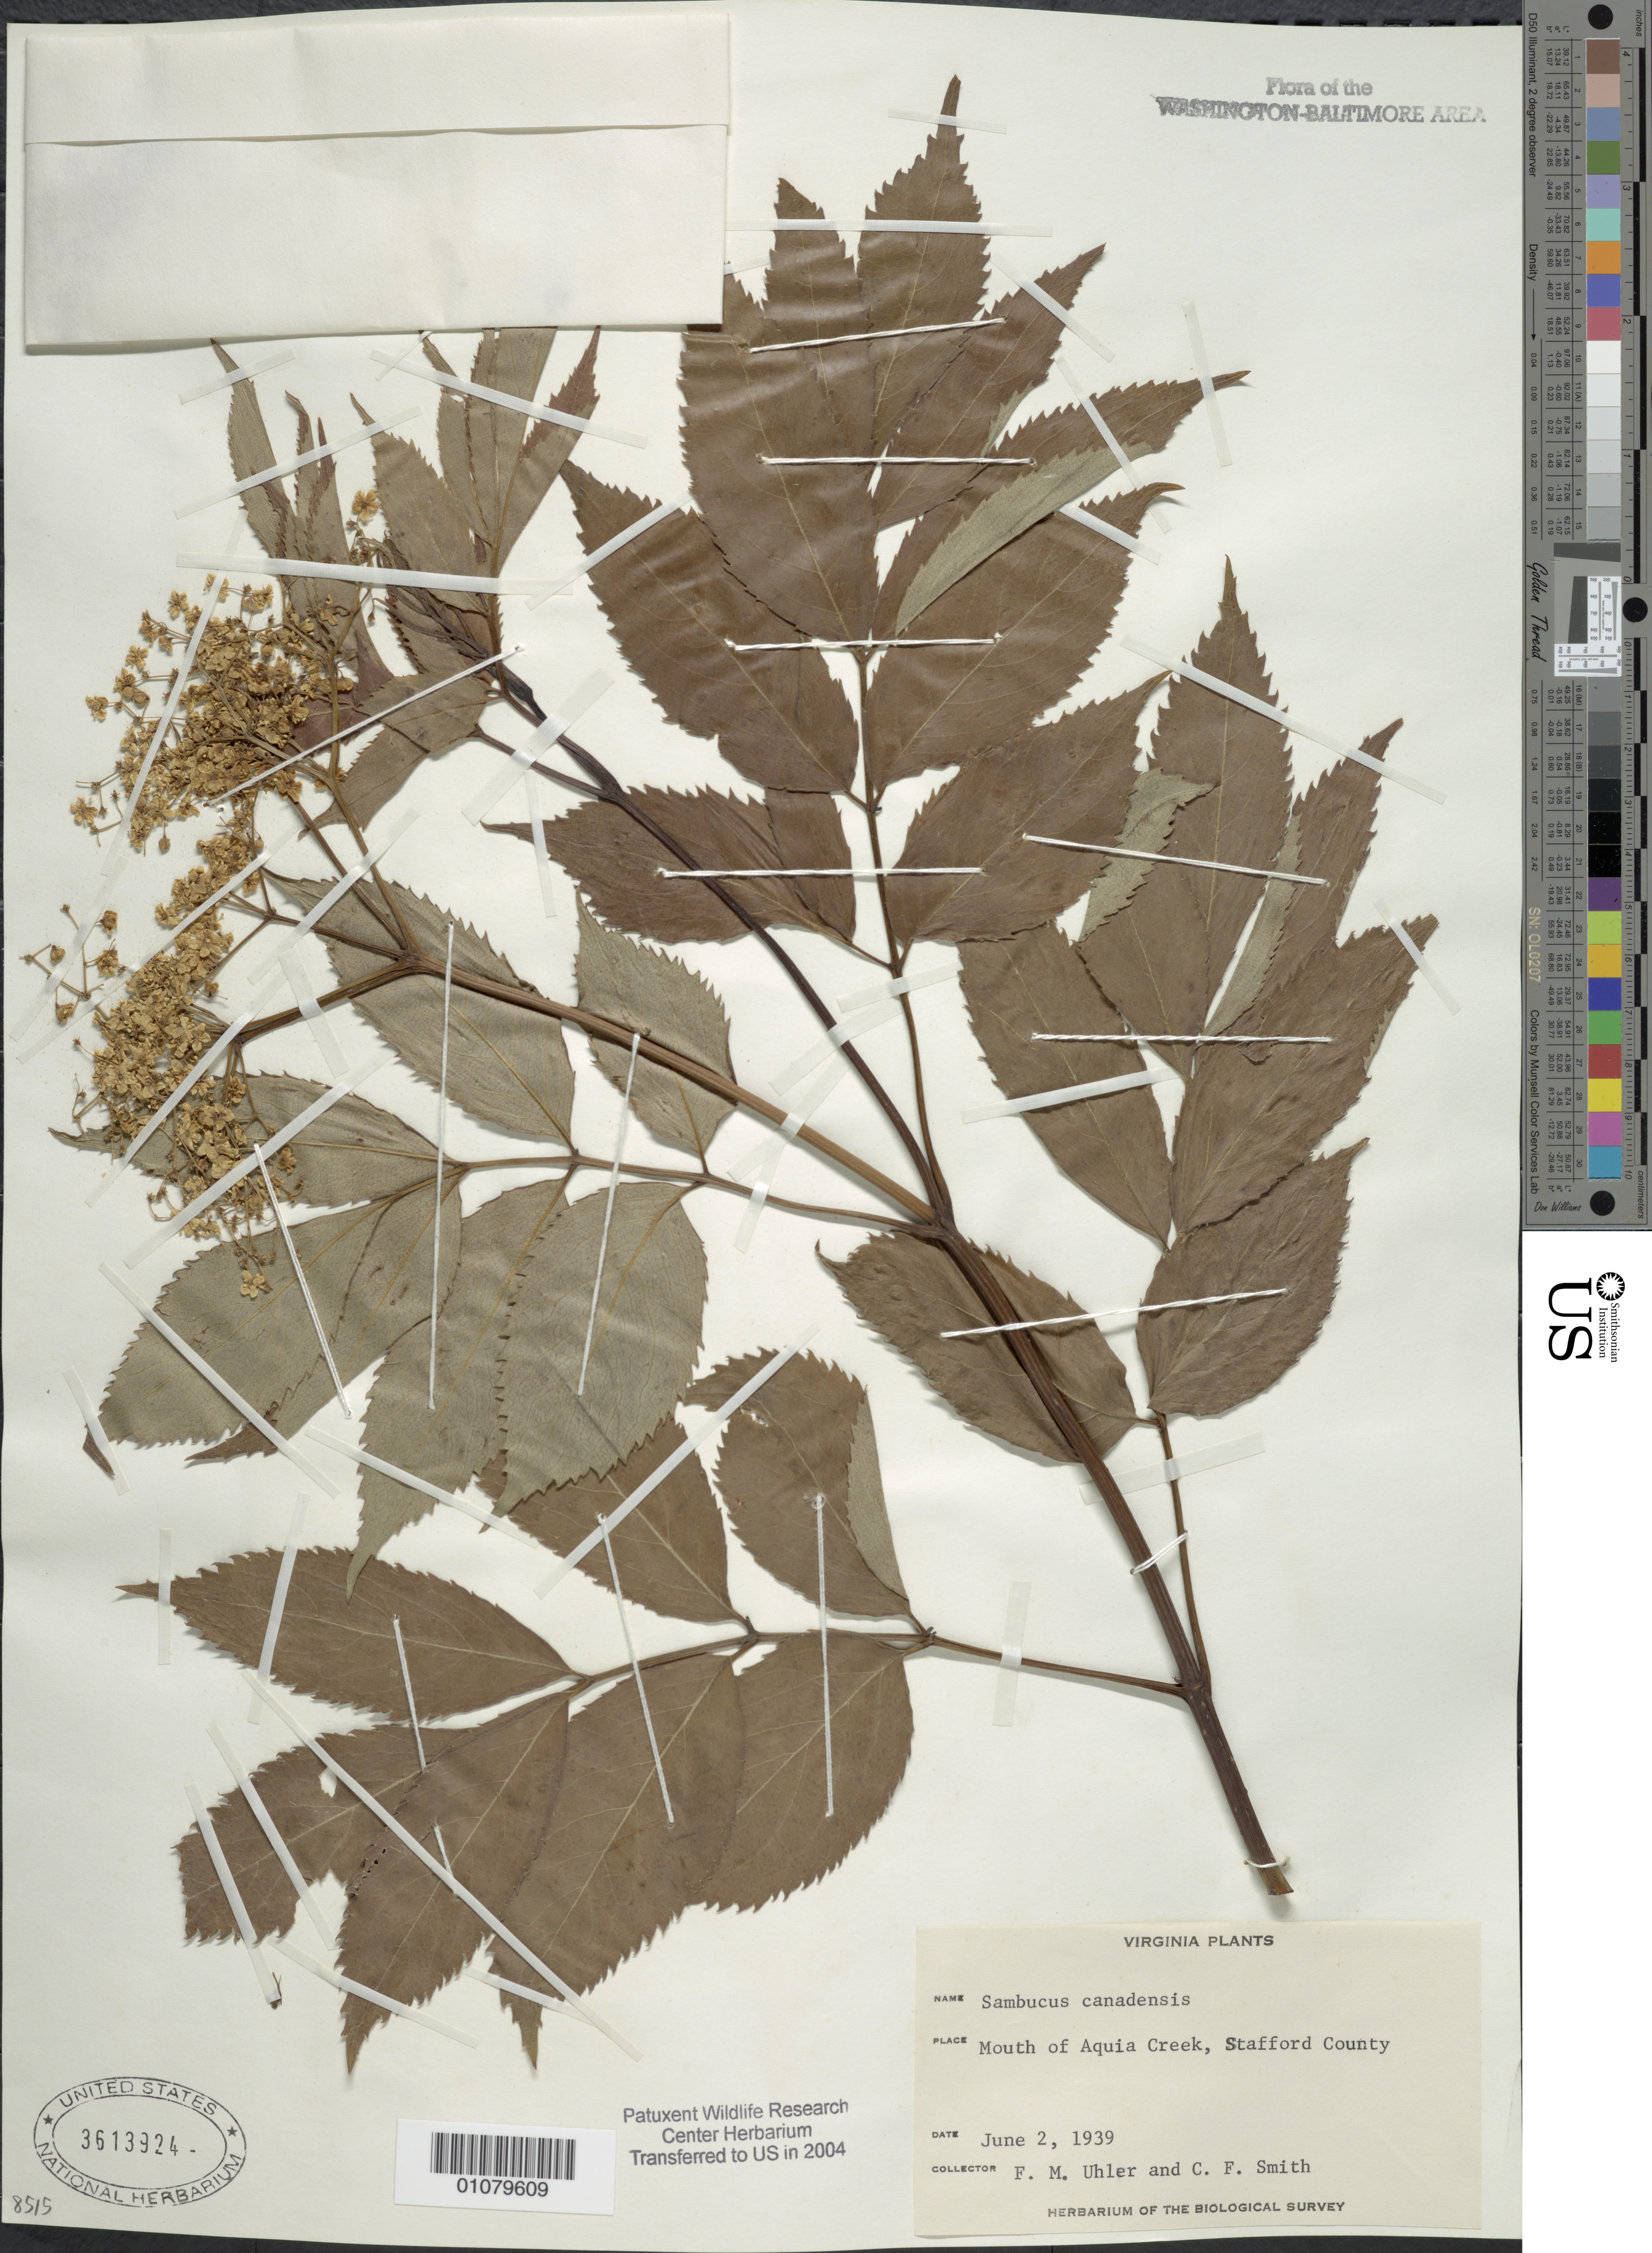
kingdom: Plantae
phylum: Tracheophyta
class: Magnoliopsida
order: Dipsacales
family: Viburnaceae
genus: Sambucus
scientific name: Sambucus canadensis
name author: L.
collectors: F. M. Uhler & C. F. Smith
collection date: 1939-06-02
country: United States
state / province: Virginia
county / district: Stafford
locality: Mouth of Aquia Creek.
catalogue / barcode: US 3613924